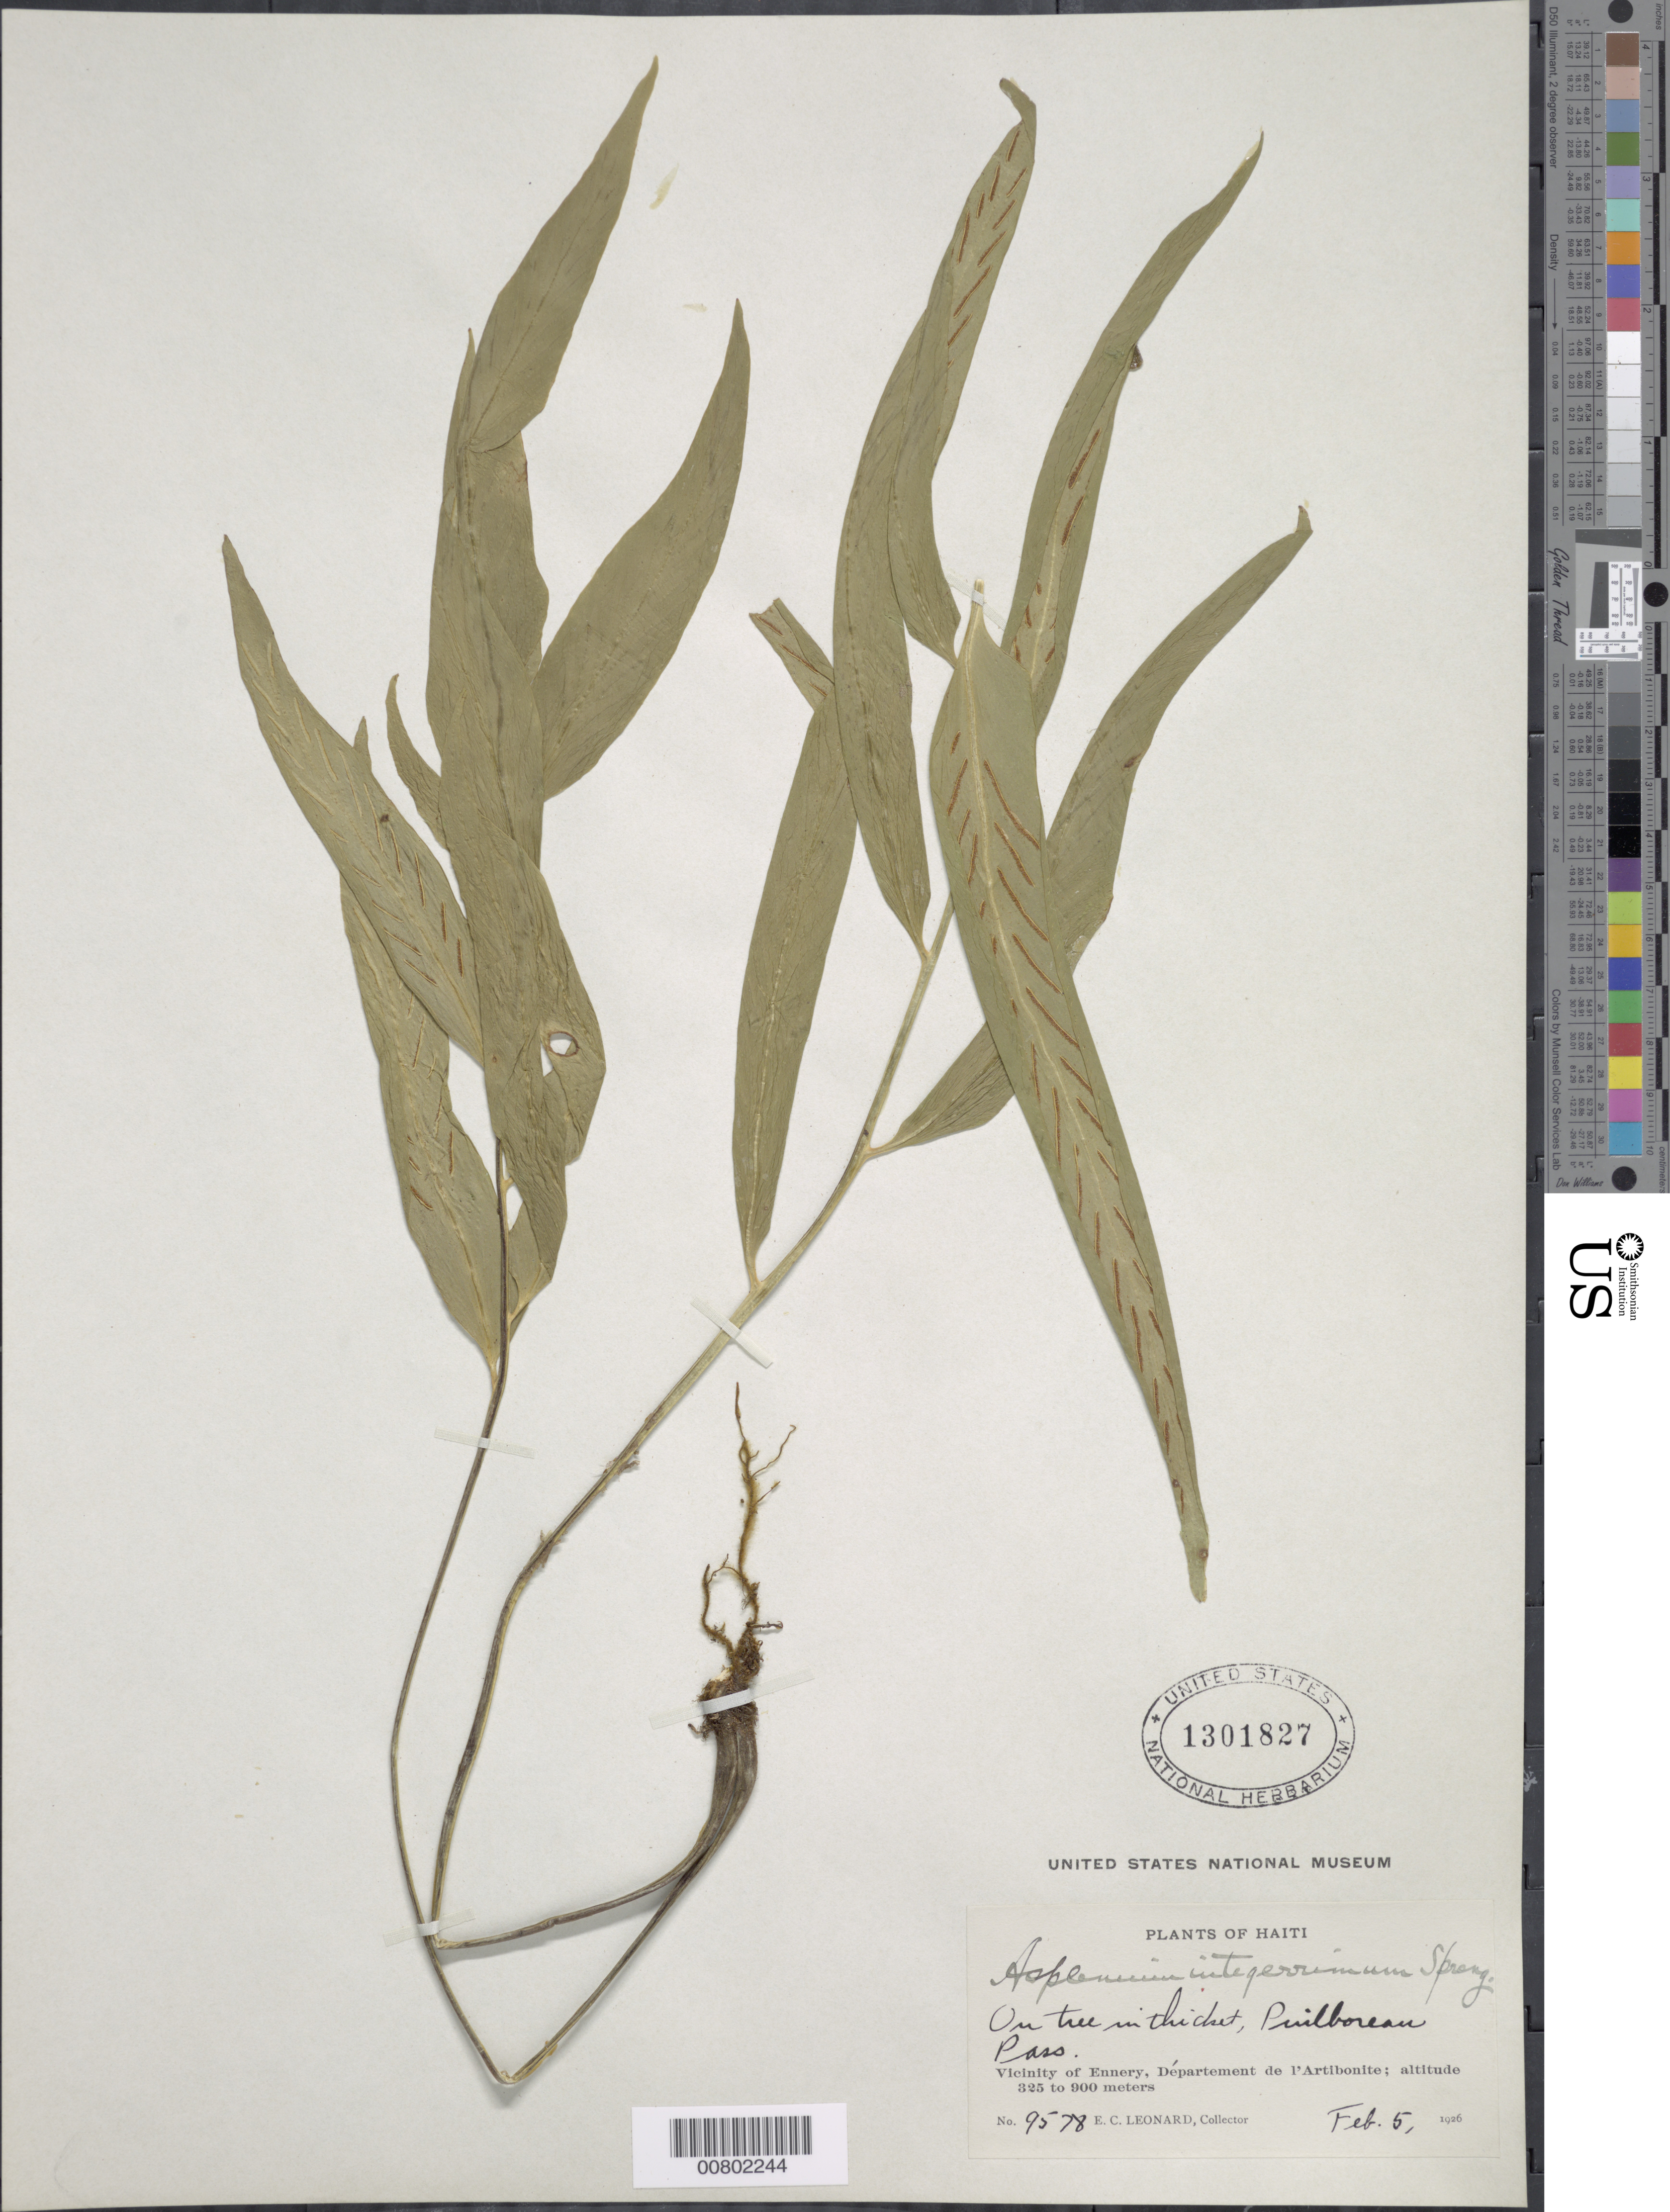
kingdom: Plantae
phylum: Tracheophyta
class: Polypodiopsida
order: Polypodiales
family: Aspleniaceae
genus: Asplenium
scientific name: Asplenium juglandifolium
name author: Lam.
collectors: E. C. Leonard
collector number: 9578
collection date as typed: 05 Feb 1926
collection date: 1926-02-05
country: Haiti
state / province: Artibonite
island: Hispaniola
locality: Ennery vicinity, Puolboreau Pass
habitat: On tree in thicket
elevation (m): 325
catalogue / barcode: US 1301827